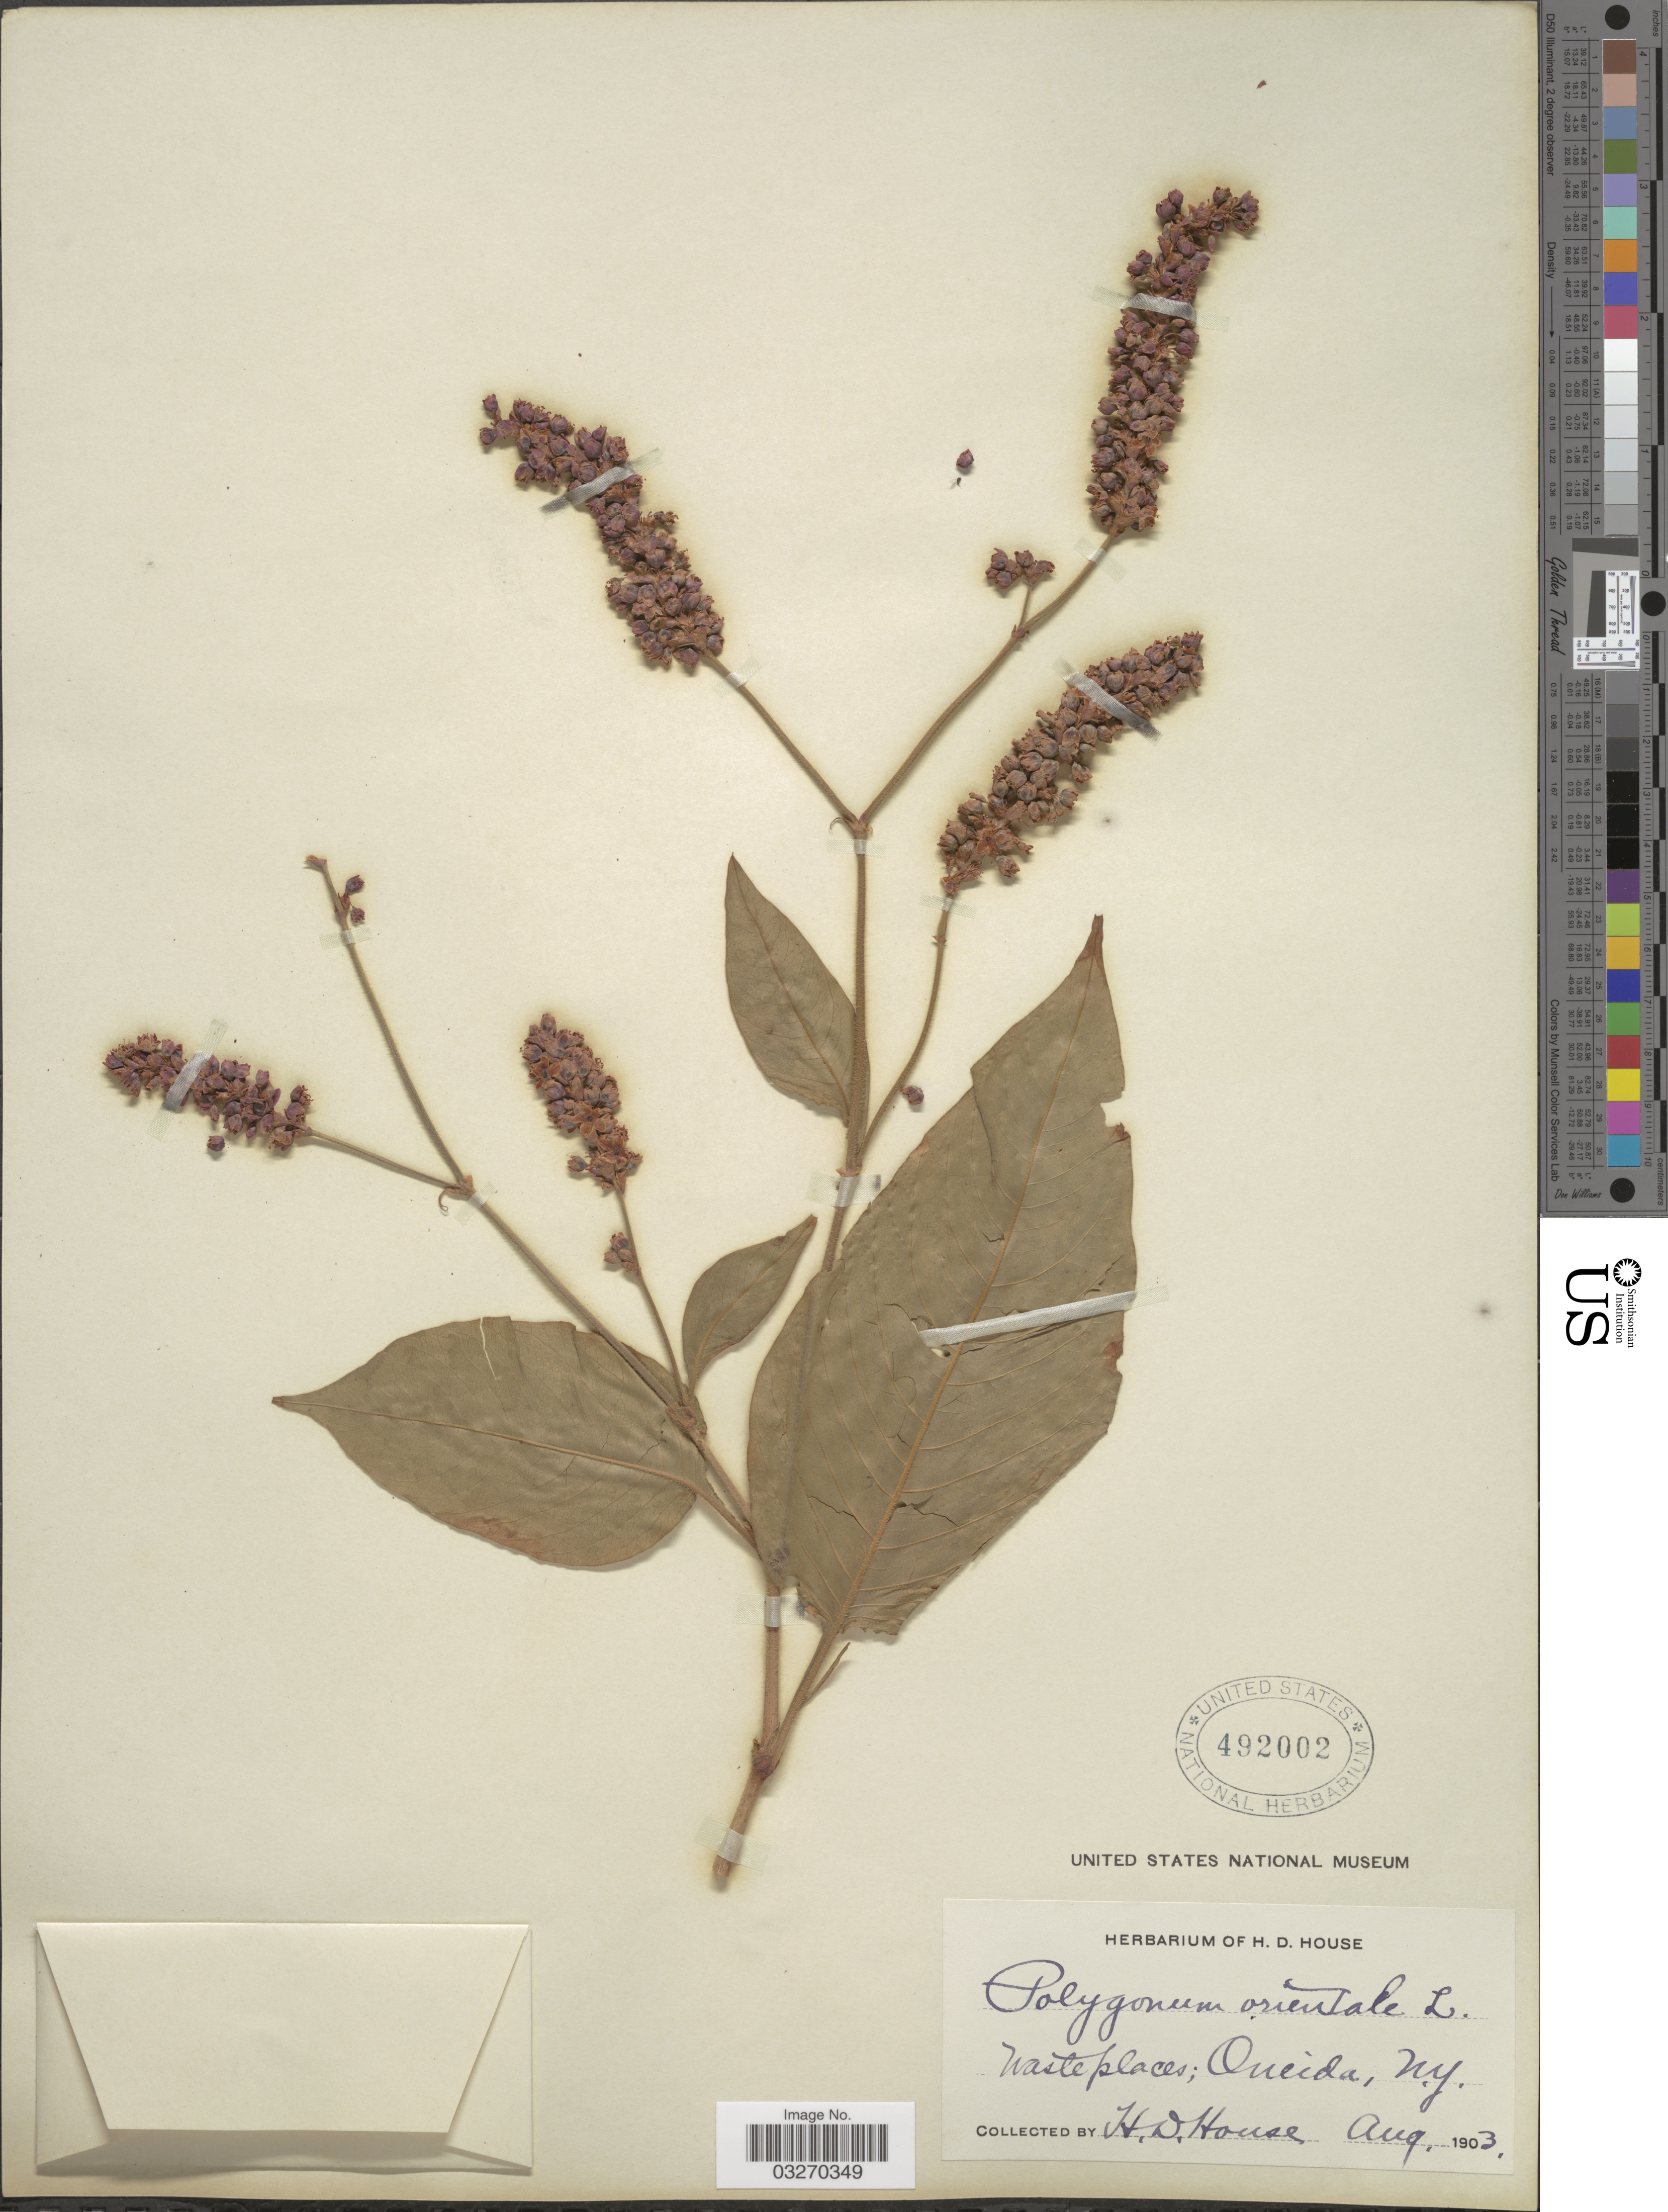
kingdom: Plantae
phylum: Tracheophyta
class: Magnoliopsida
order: Caryophyllales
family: Polygonaceae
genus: Persicaria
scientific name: Persicaria orientalis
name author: (L.) Spach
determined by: Atha, D. E.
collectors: H. D. House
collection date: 1903-08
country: United States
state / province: New York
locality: Oneida.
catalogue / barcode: US 492002